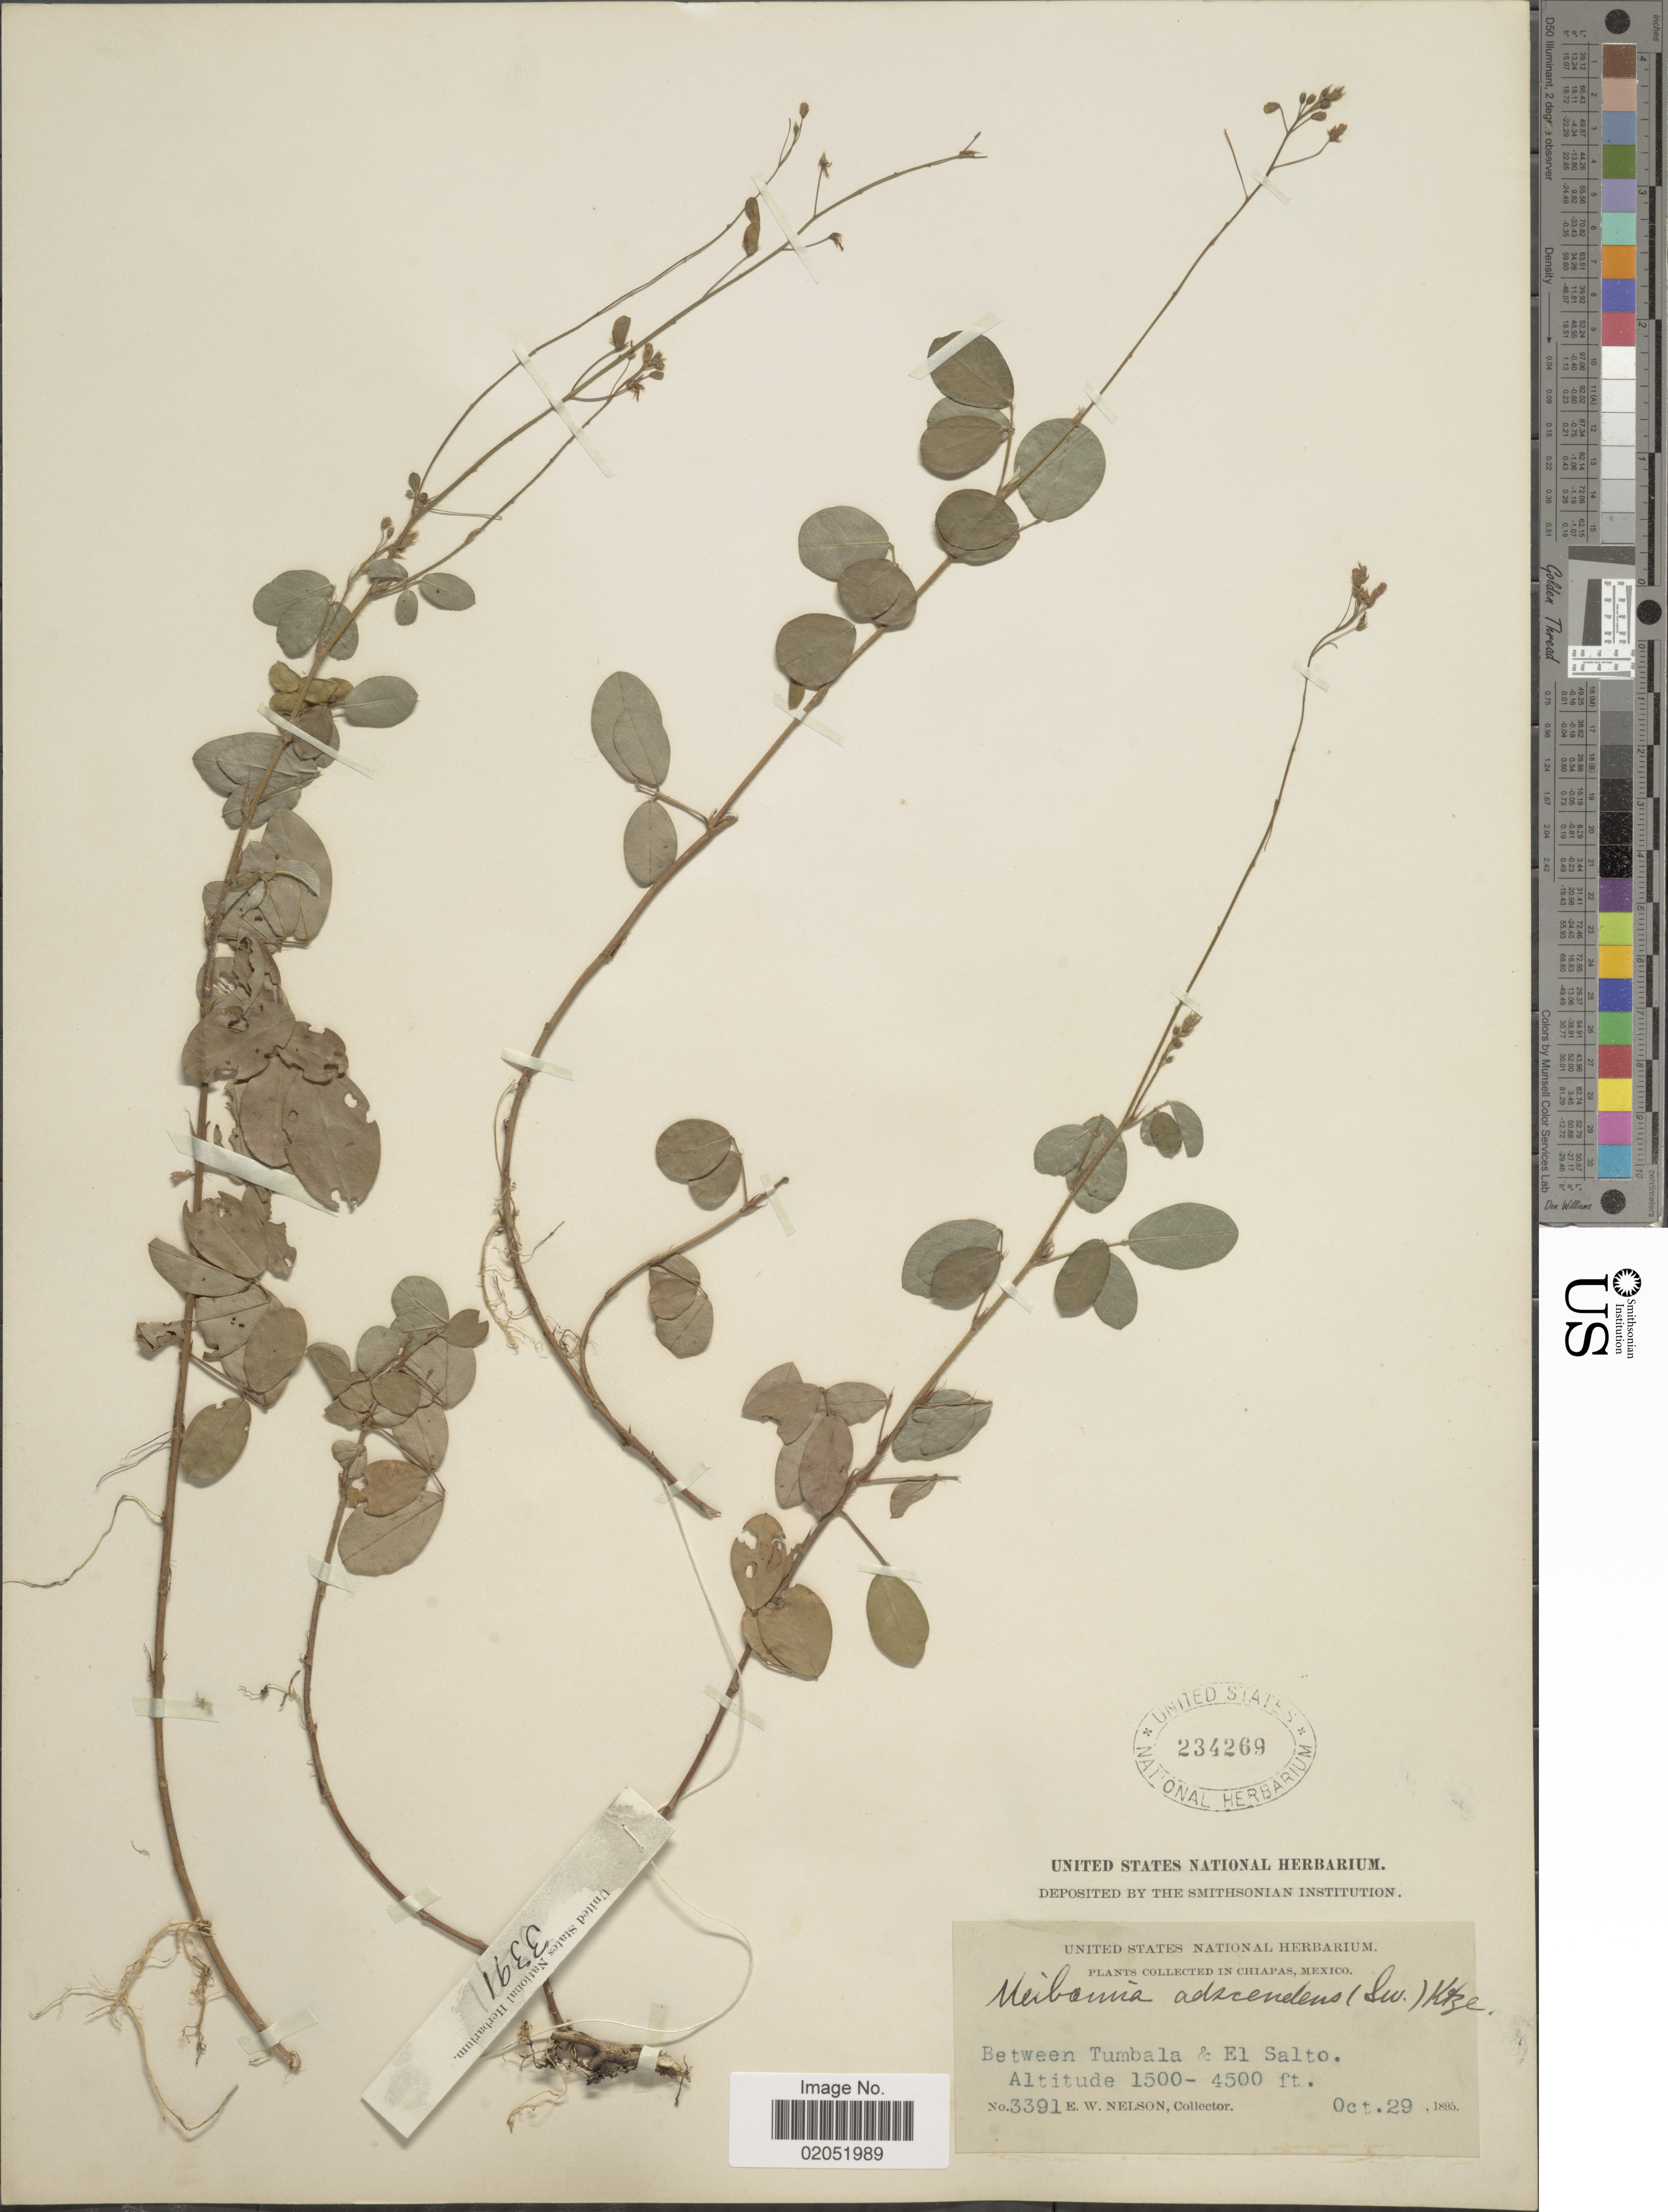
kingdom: Plantae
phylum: Tracheophyta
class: Magnoliopsida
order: Fabales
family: Fabaceae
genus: Grona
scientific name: Grona adscendens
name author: (Sw.) H. Ohashi & K. Ohashi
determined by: Strong, Mark T., (BOT), Smithsonian Institution - National Museum of Natural History (UNITED STATES)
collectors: E. W. Nelson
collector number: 3391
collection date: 1895-10-29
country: Mexico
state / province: Chiapas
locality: Between Tumbala & El Salto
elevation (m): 457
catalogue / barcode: US 234269